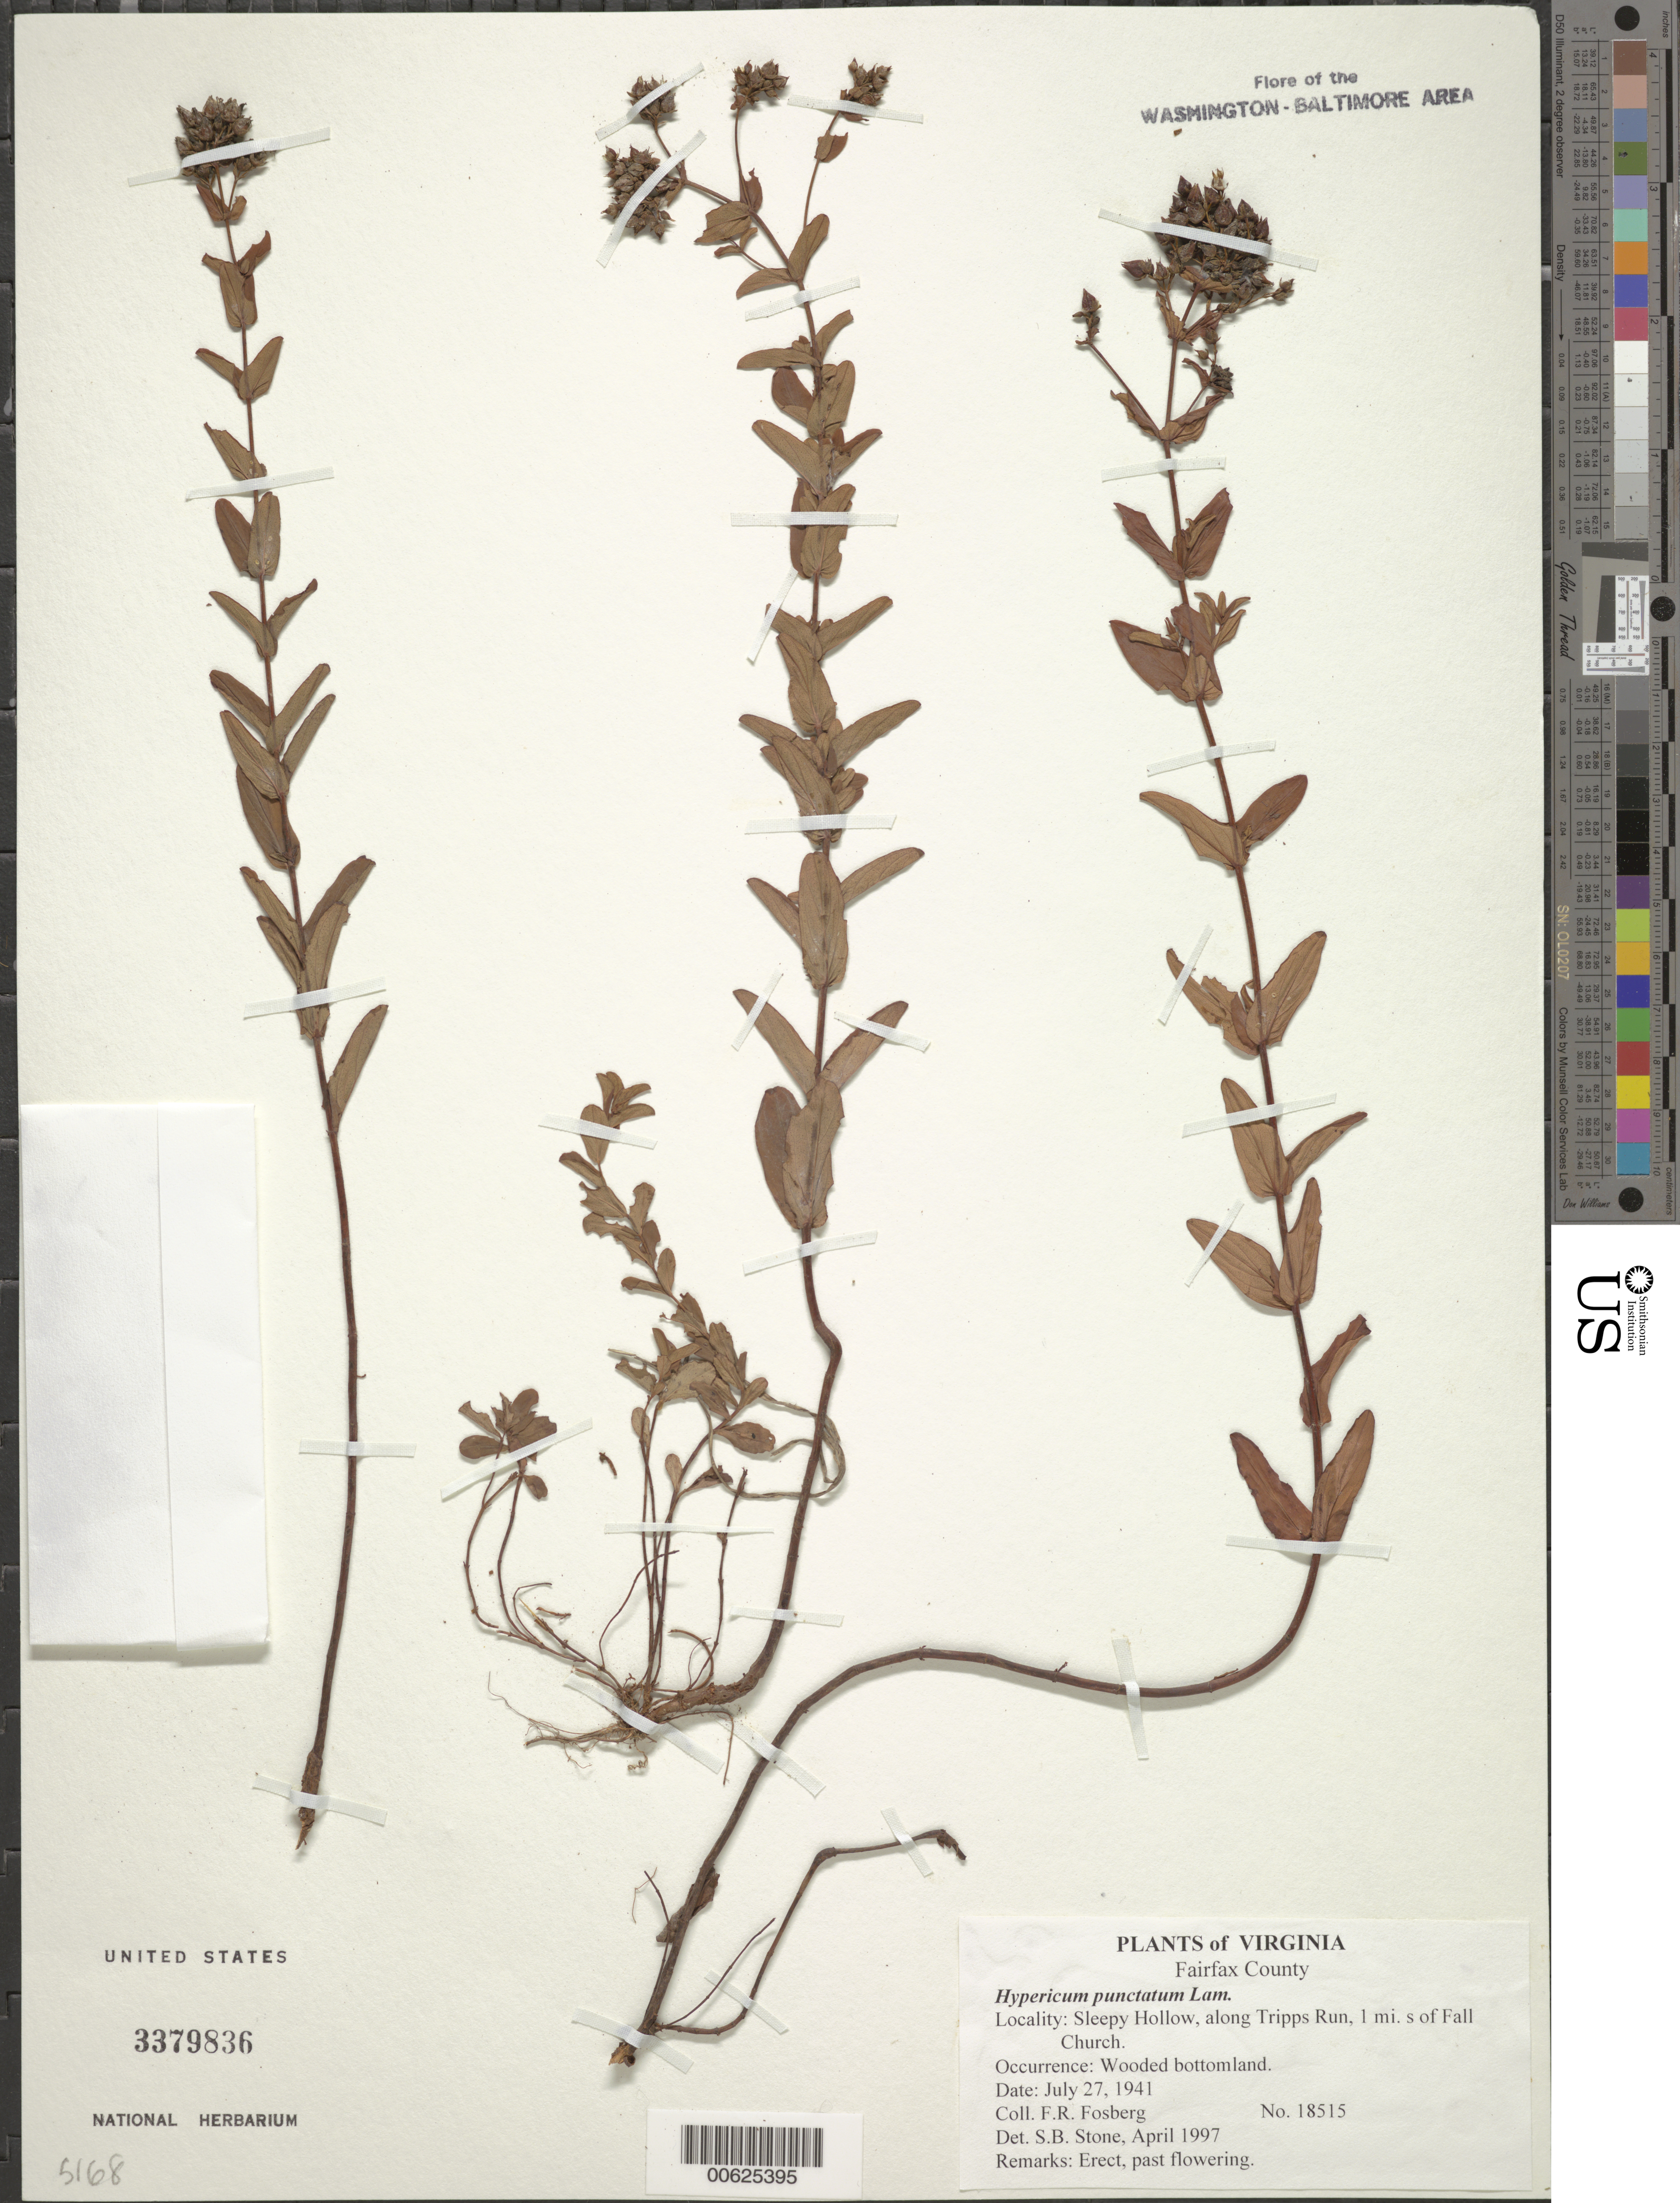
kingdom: Plantae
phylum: Tracheophyta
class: Magnoliopsida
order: Malpighiales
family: Hypericaceae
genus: Hypericum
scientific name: Hypericum punctatum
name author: Lam.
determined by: Stone, S. B.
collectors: F. R. Fosberg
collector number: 18515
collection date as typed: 27 Jul 1941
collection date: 1941-07-27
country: United States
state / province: Virginia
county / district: Fairfax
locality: Sleepy Hollow, along Tripps Run, 1 mi. S of Falls Church.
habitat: Wooded bottomland.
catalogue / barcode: US 3379836